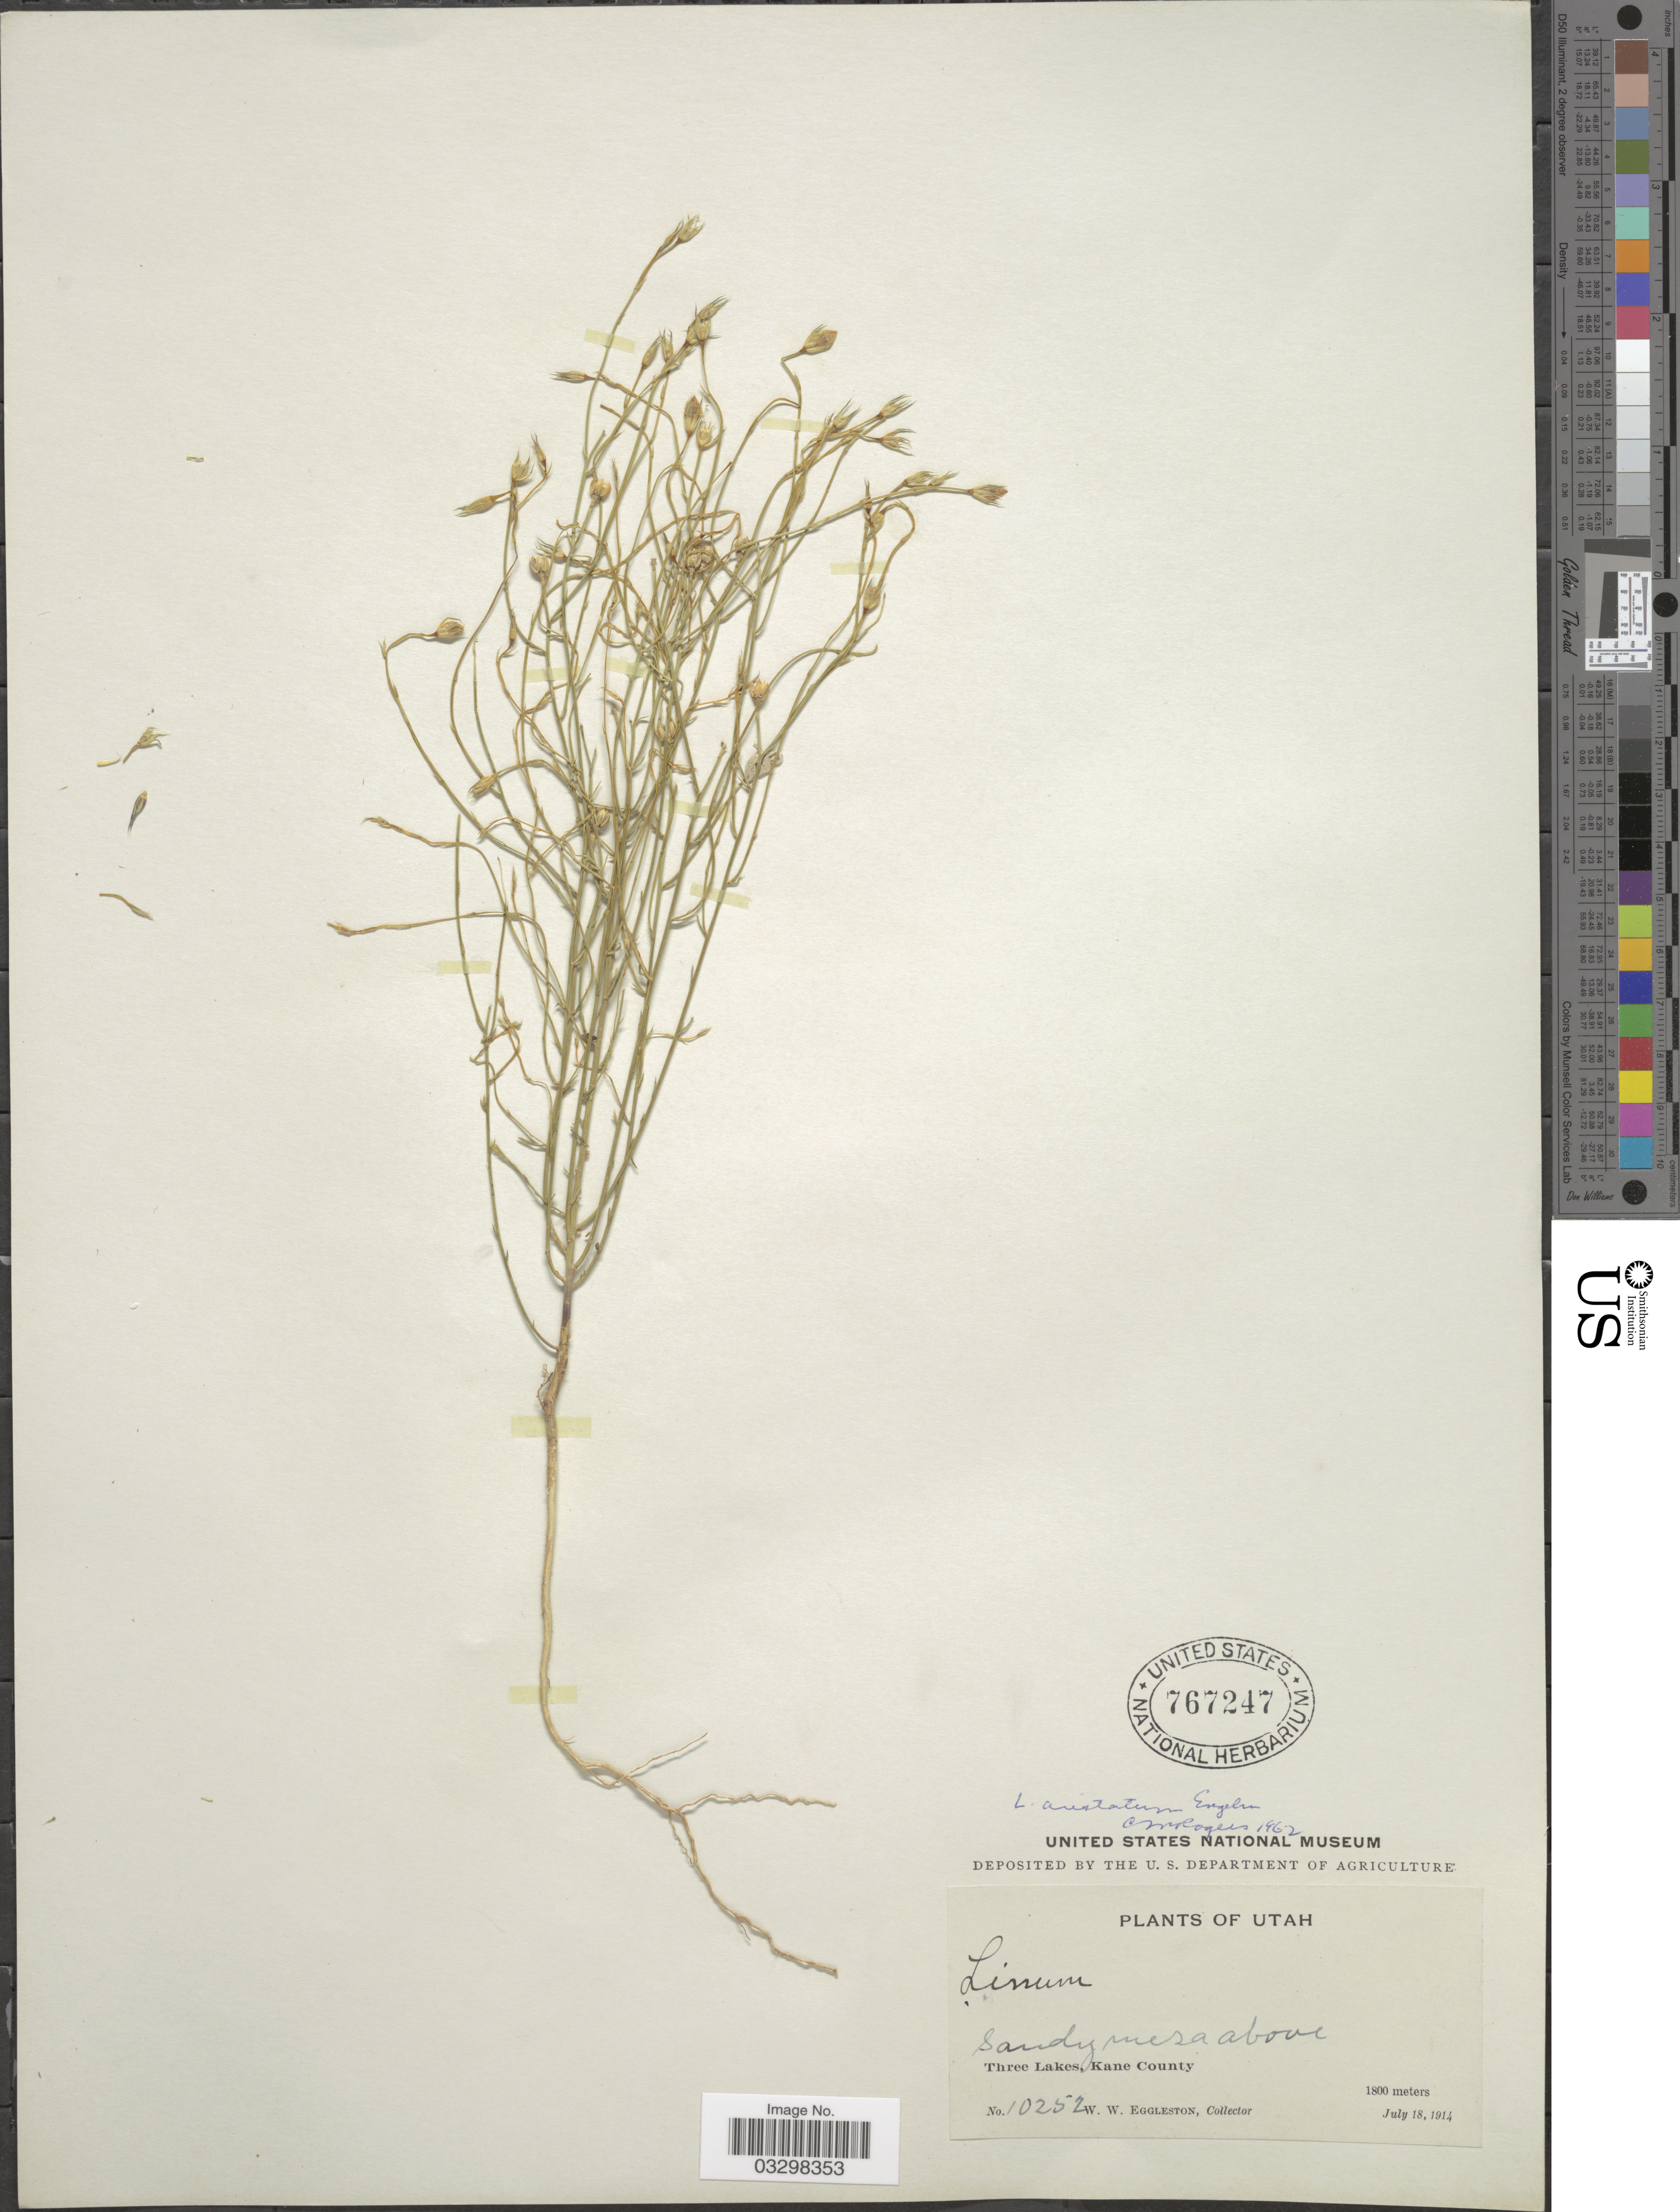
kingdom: Plantae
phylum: Tracheophyta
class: Magnoliopsida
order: Malpighiales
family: Linaceae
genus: Linum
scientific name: Linum aristatum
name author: Engelm.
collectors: W. W. Eggleston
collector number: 10252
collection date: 1914-07-18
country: United States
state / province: Utah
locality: Sandy mesa above Three Lake, Kane County.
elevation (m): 1800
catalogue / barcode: US 767247